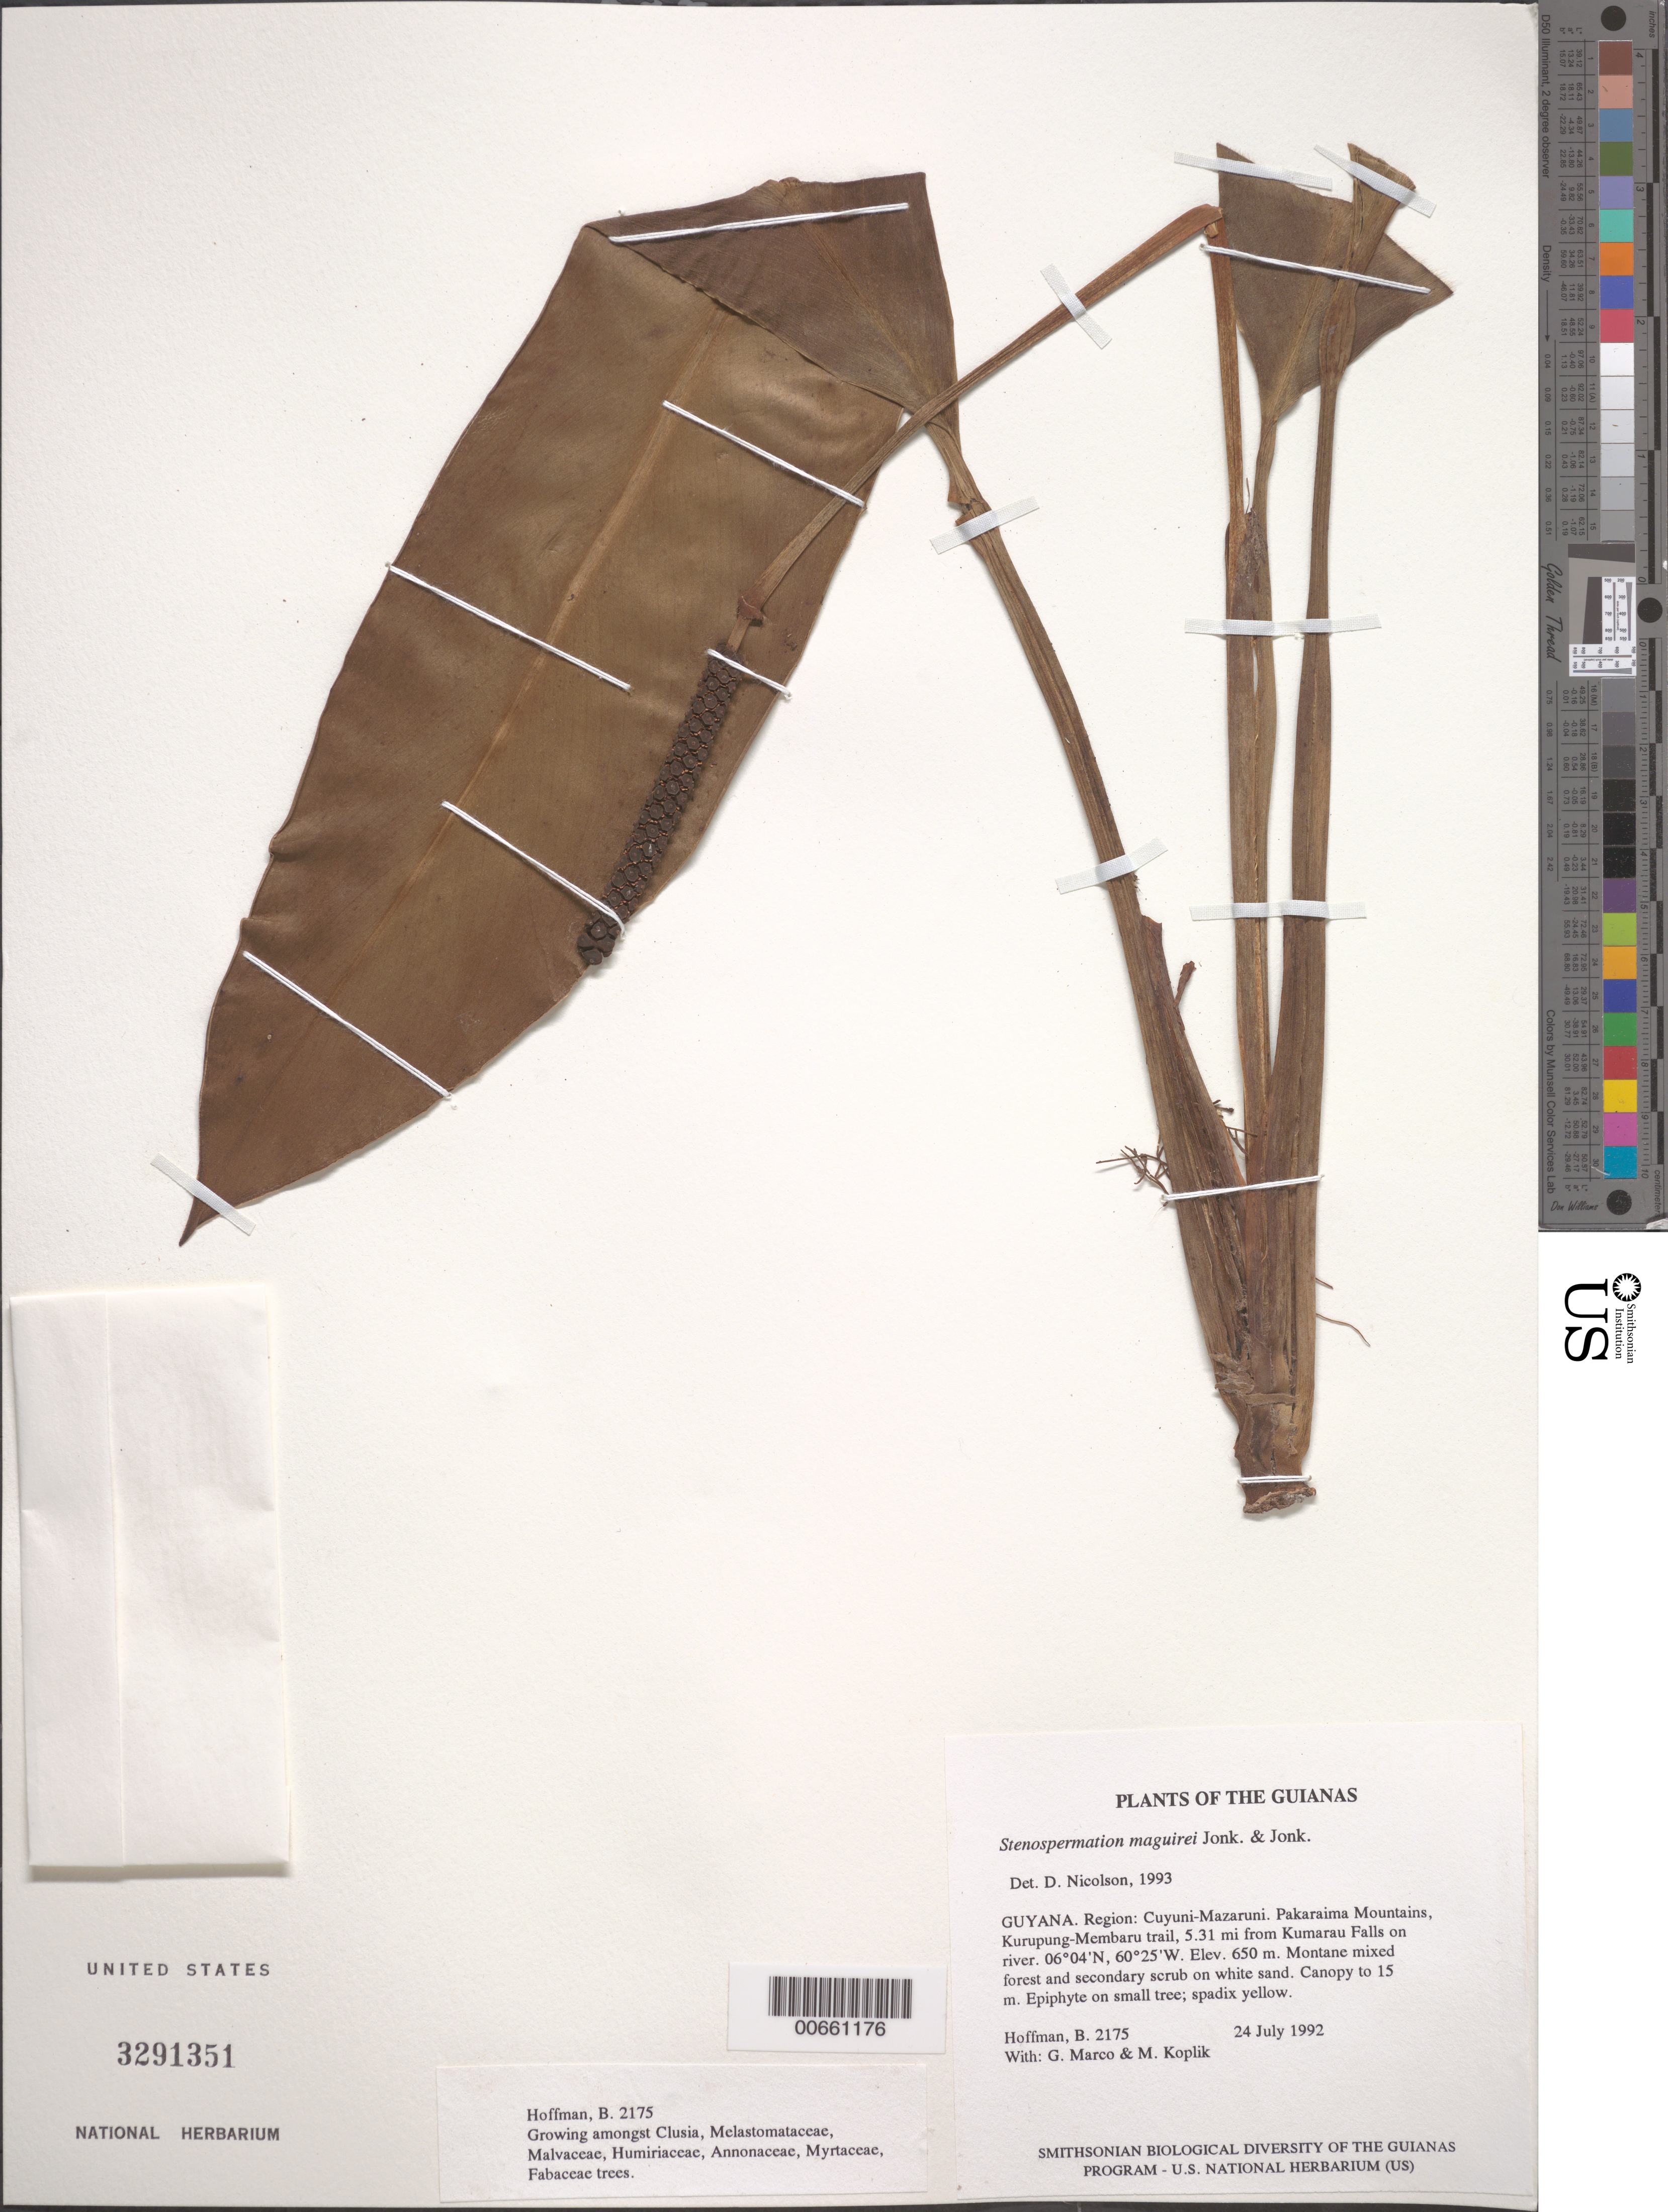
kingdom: Plantae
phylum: Tracheophyta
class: Liliopsida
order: Alismatales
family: Araceae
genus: Stenospermation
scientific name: Stenospermation maguirei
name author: A.M.E. Jonker & Jonker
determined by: Nicolson, Dan H.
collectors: B. Hoffman, G. Marco & M. Koplik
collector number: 2175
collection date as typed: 24 July 1992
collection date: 1992-07-24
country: Guyana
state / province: Cuyuni-Mazaruni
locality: Pakaraima Mountains, Kurupung-Membaru trail, 2.75 km WSW from Kumarau Falls on Kurupung River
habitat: Montane mixed forest and secondary scrub on white sand. Canopy to 15 m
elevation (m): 650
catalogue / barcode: US 3291351